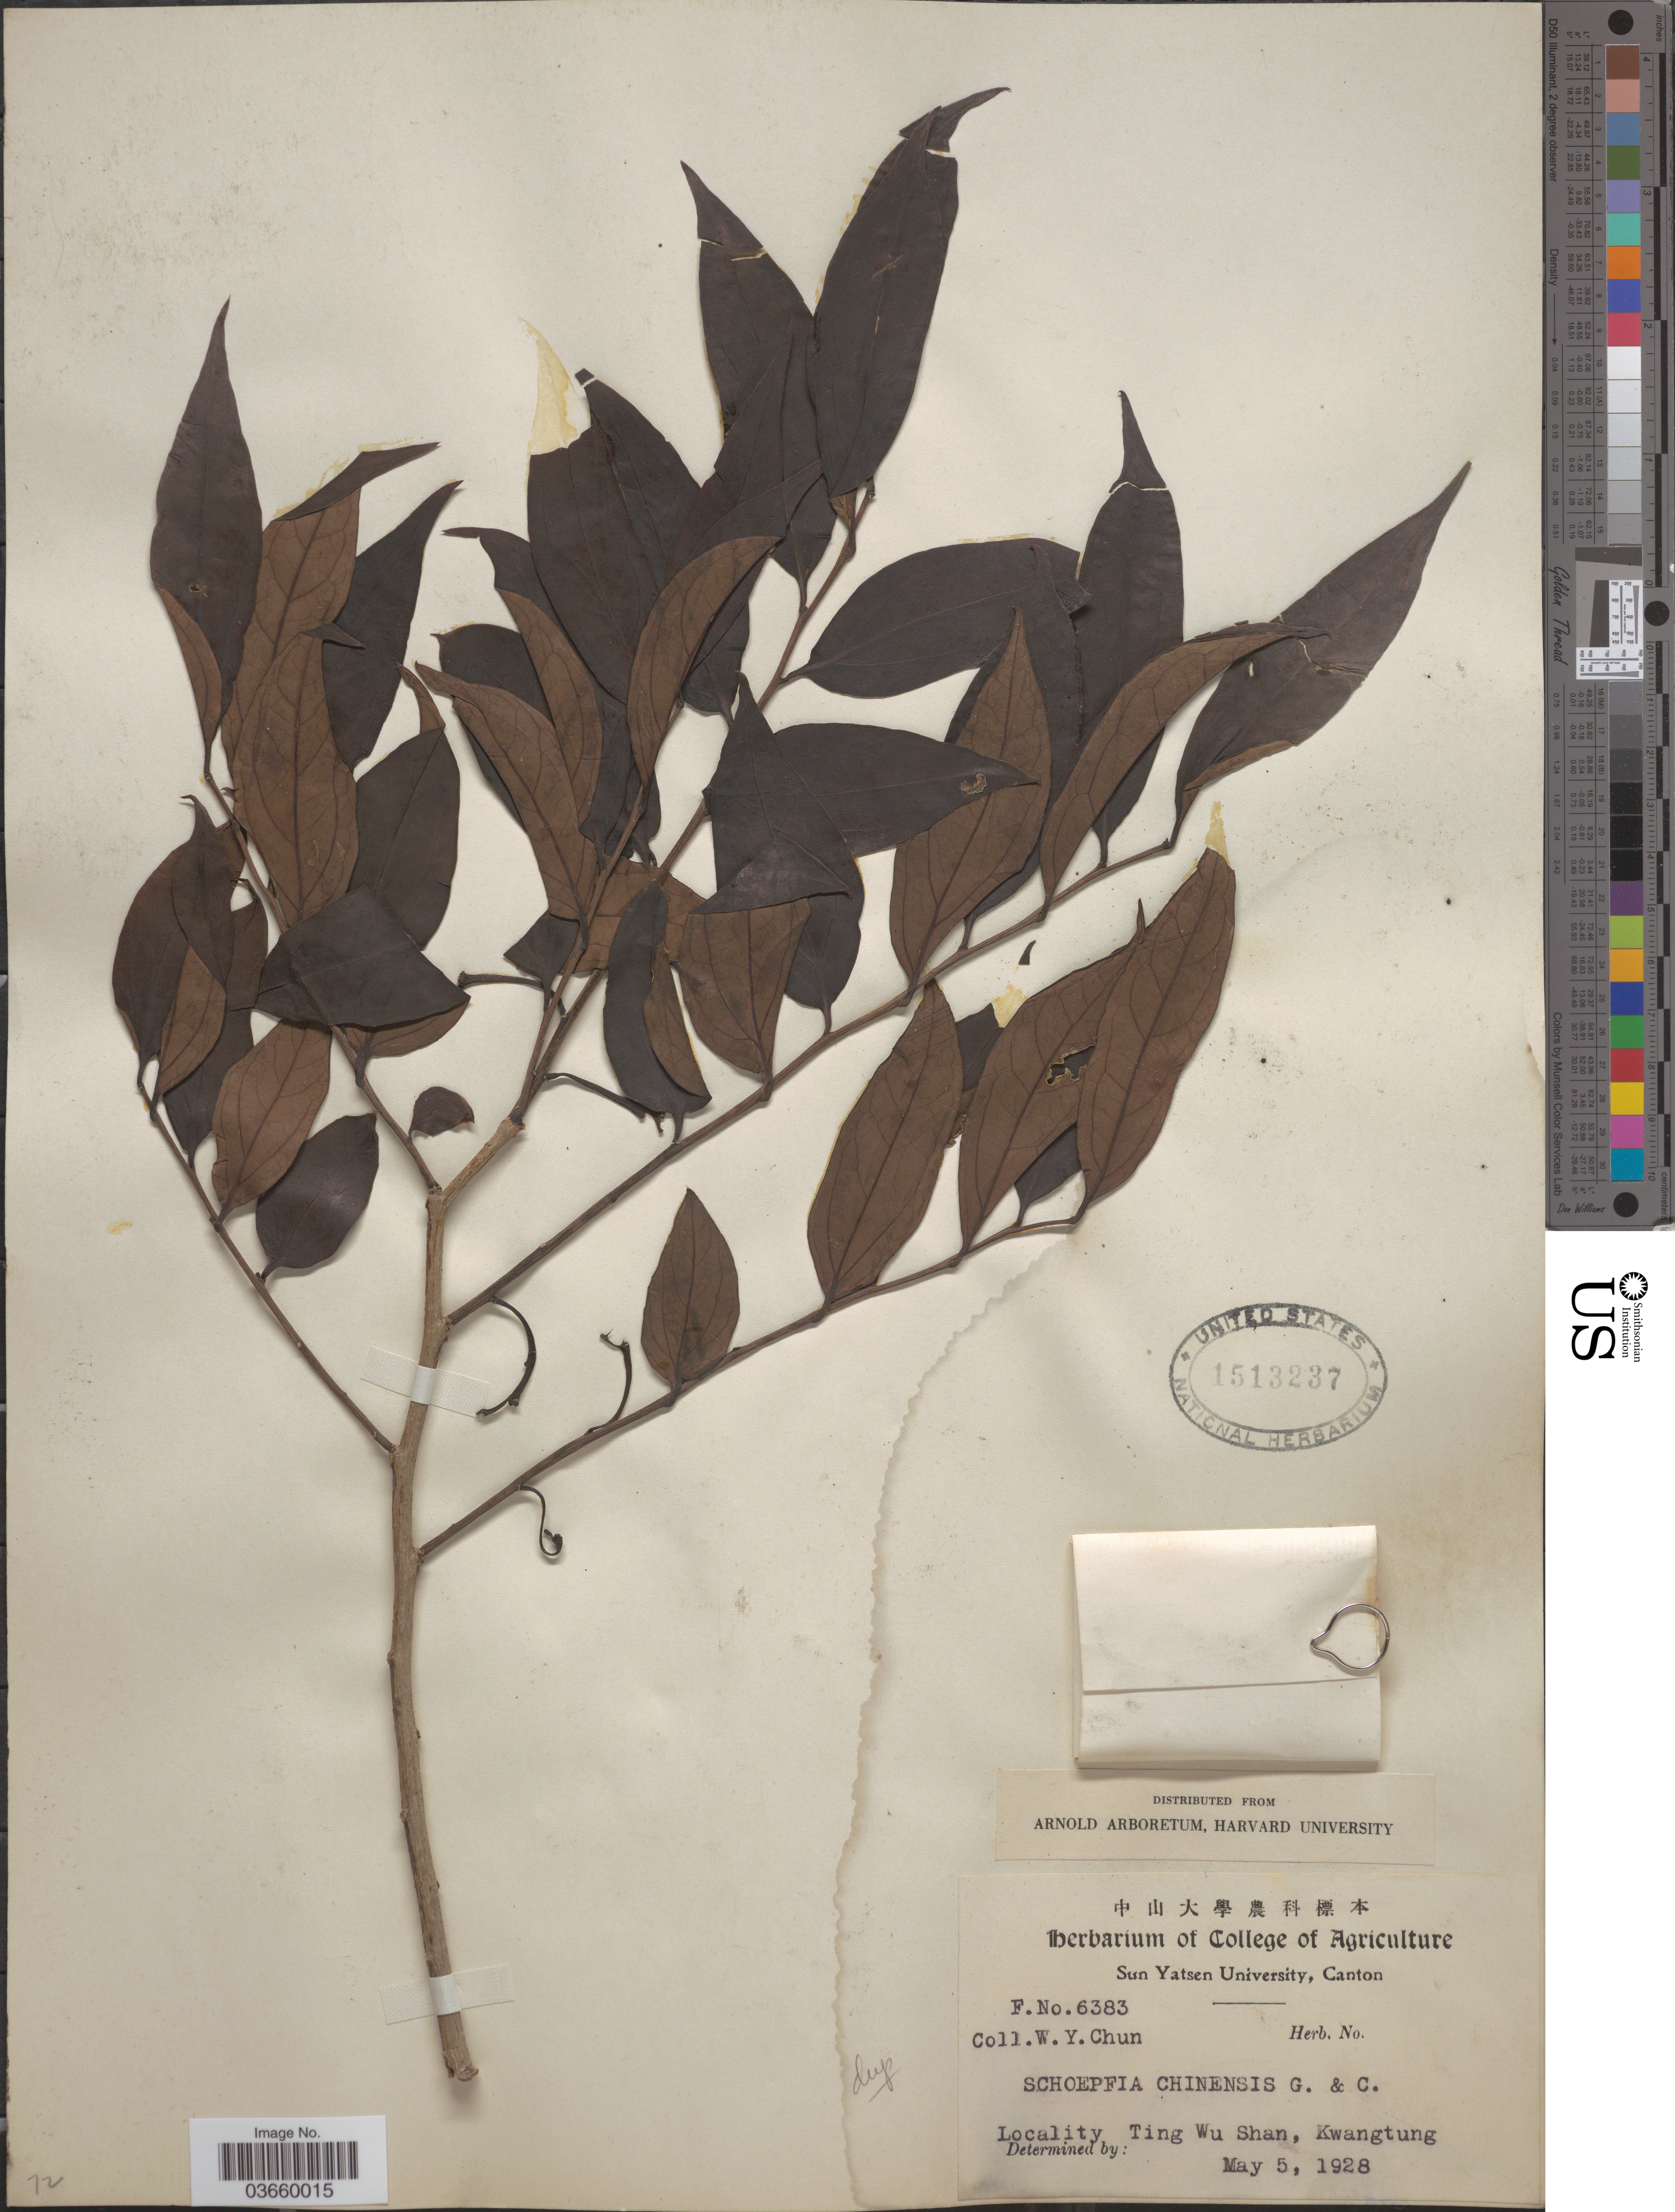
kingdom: Plantae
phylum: Tracheophyta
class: Magnoliopsida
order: Santalales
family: Schoepfiaceae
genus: Schoepfia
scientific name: Schoepfia chinensis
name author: Gardner & Champ.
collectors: W. Y. Chun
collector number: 6383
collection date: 1928-05-05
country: China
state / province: Guangdong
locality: Ting Wu Shan, Kwangtung.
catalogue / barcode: US 1513237